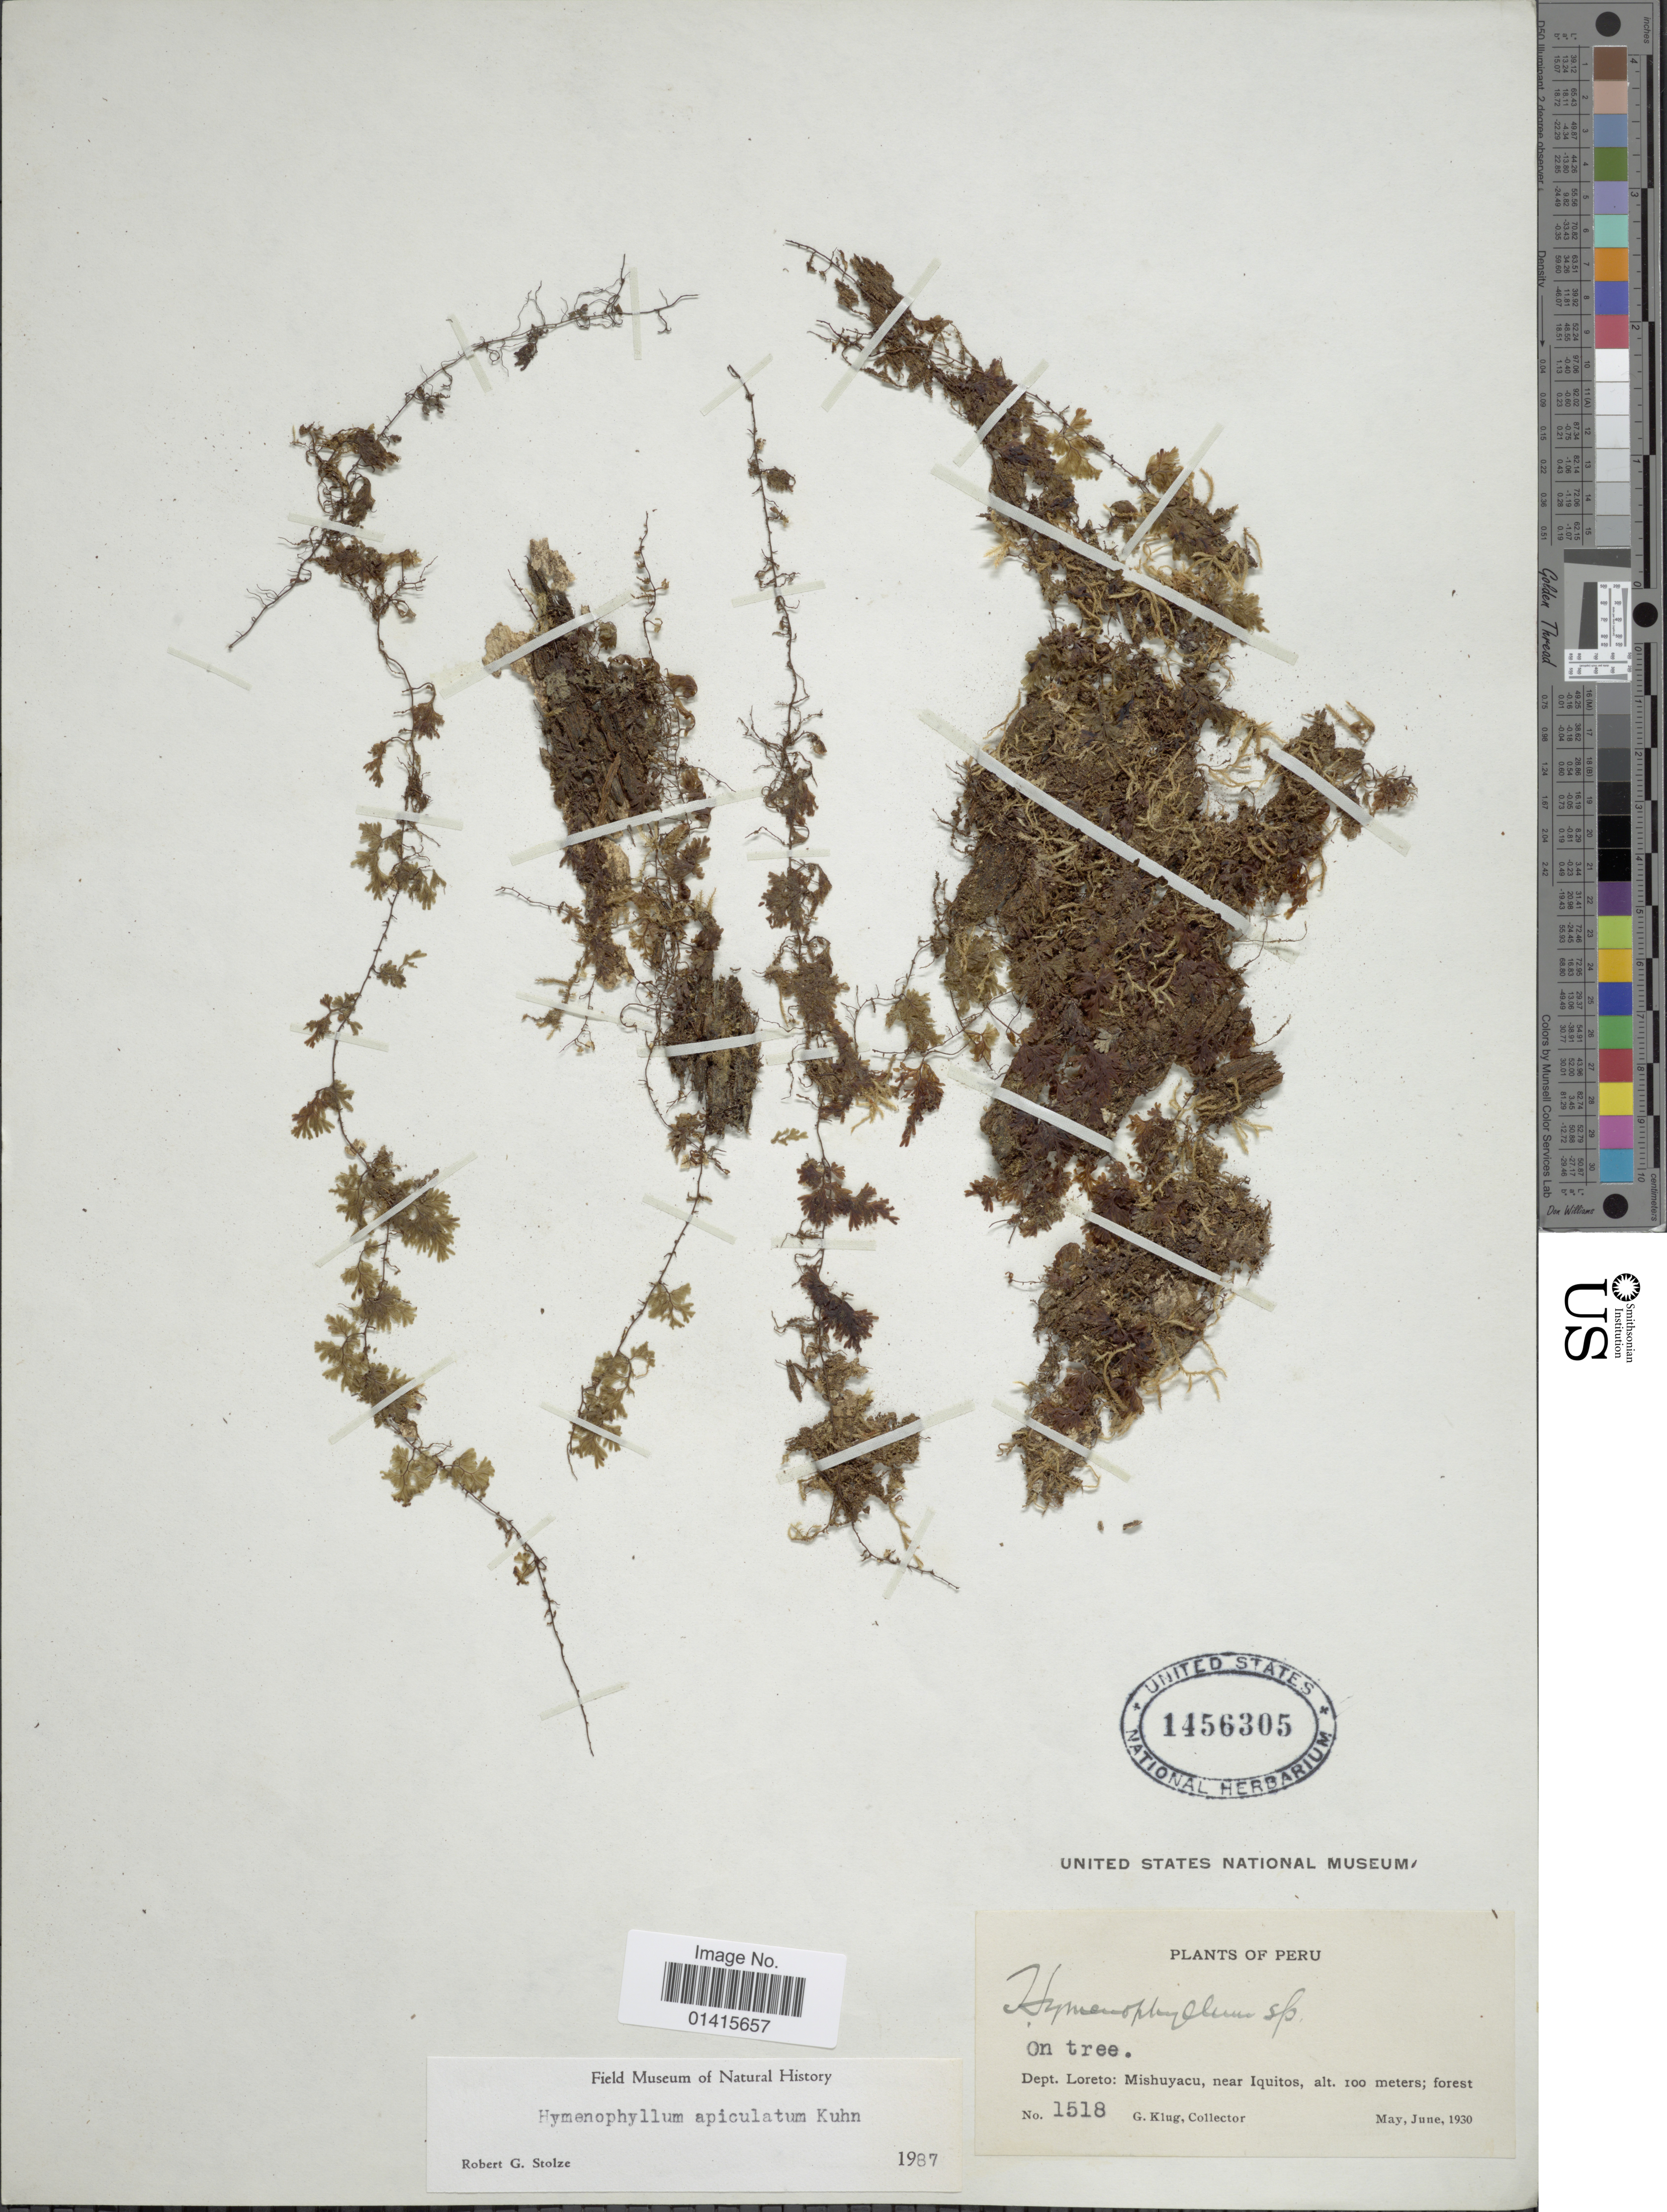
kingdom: Plantae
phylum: Tracheophyta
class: Polypodiopsida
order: Hymenophyllales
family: Hymenophyllaceae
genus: Hymenophyllum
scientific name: Hymenophyllum apiculatum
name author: Mett. ex Kuhn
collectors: G. Klug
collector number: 1518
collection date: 1930-05/1930-06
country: Peru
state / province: Loreto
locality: Dept. Loreto: Mishuyaco, near Iquitos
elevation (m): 100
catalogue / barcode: US 1456305